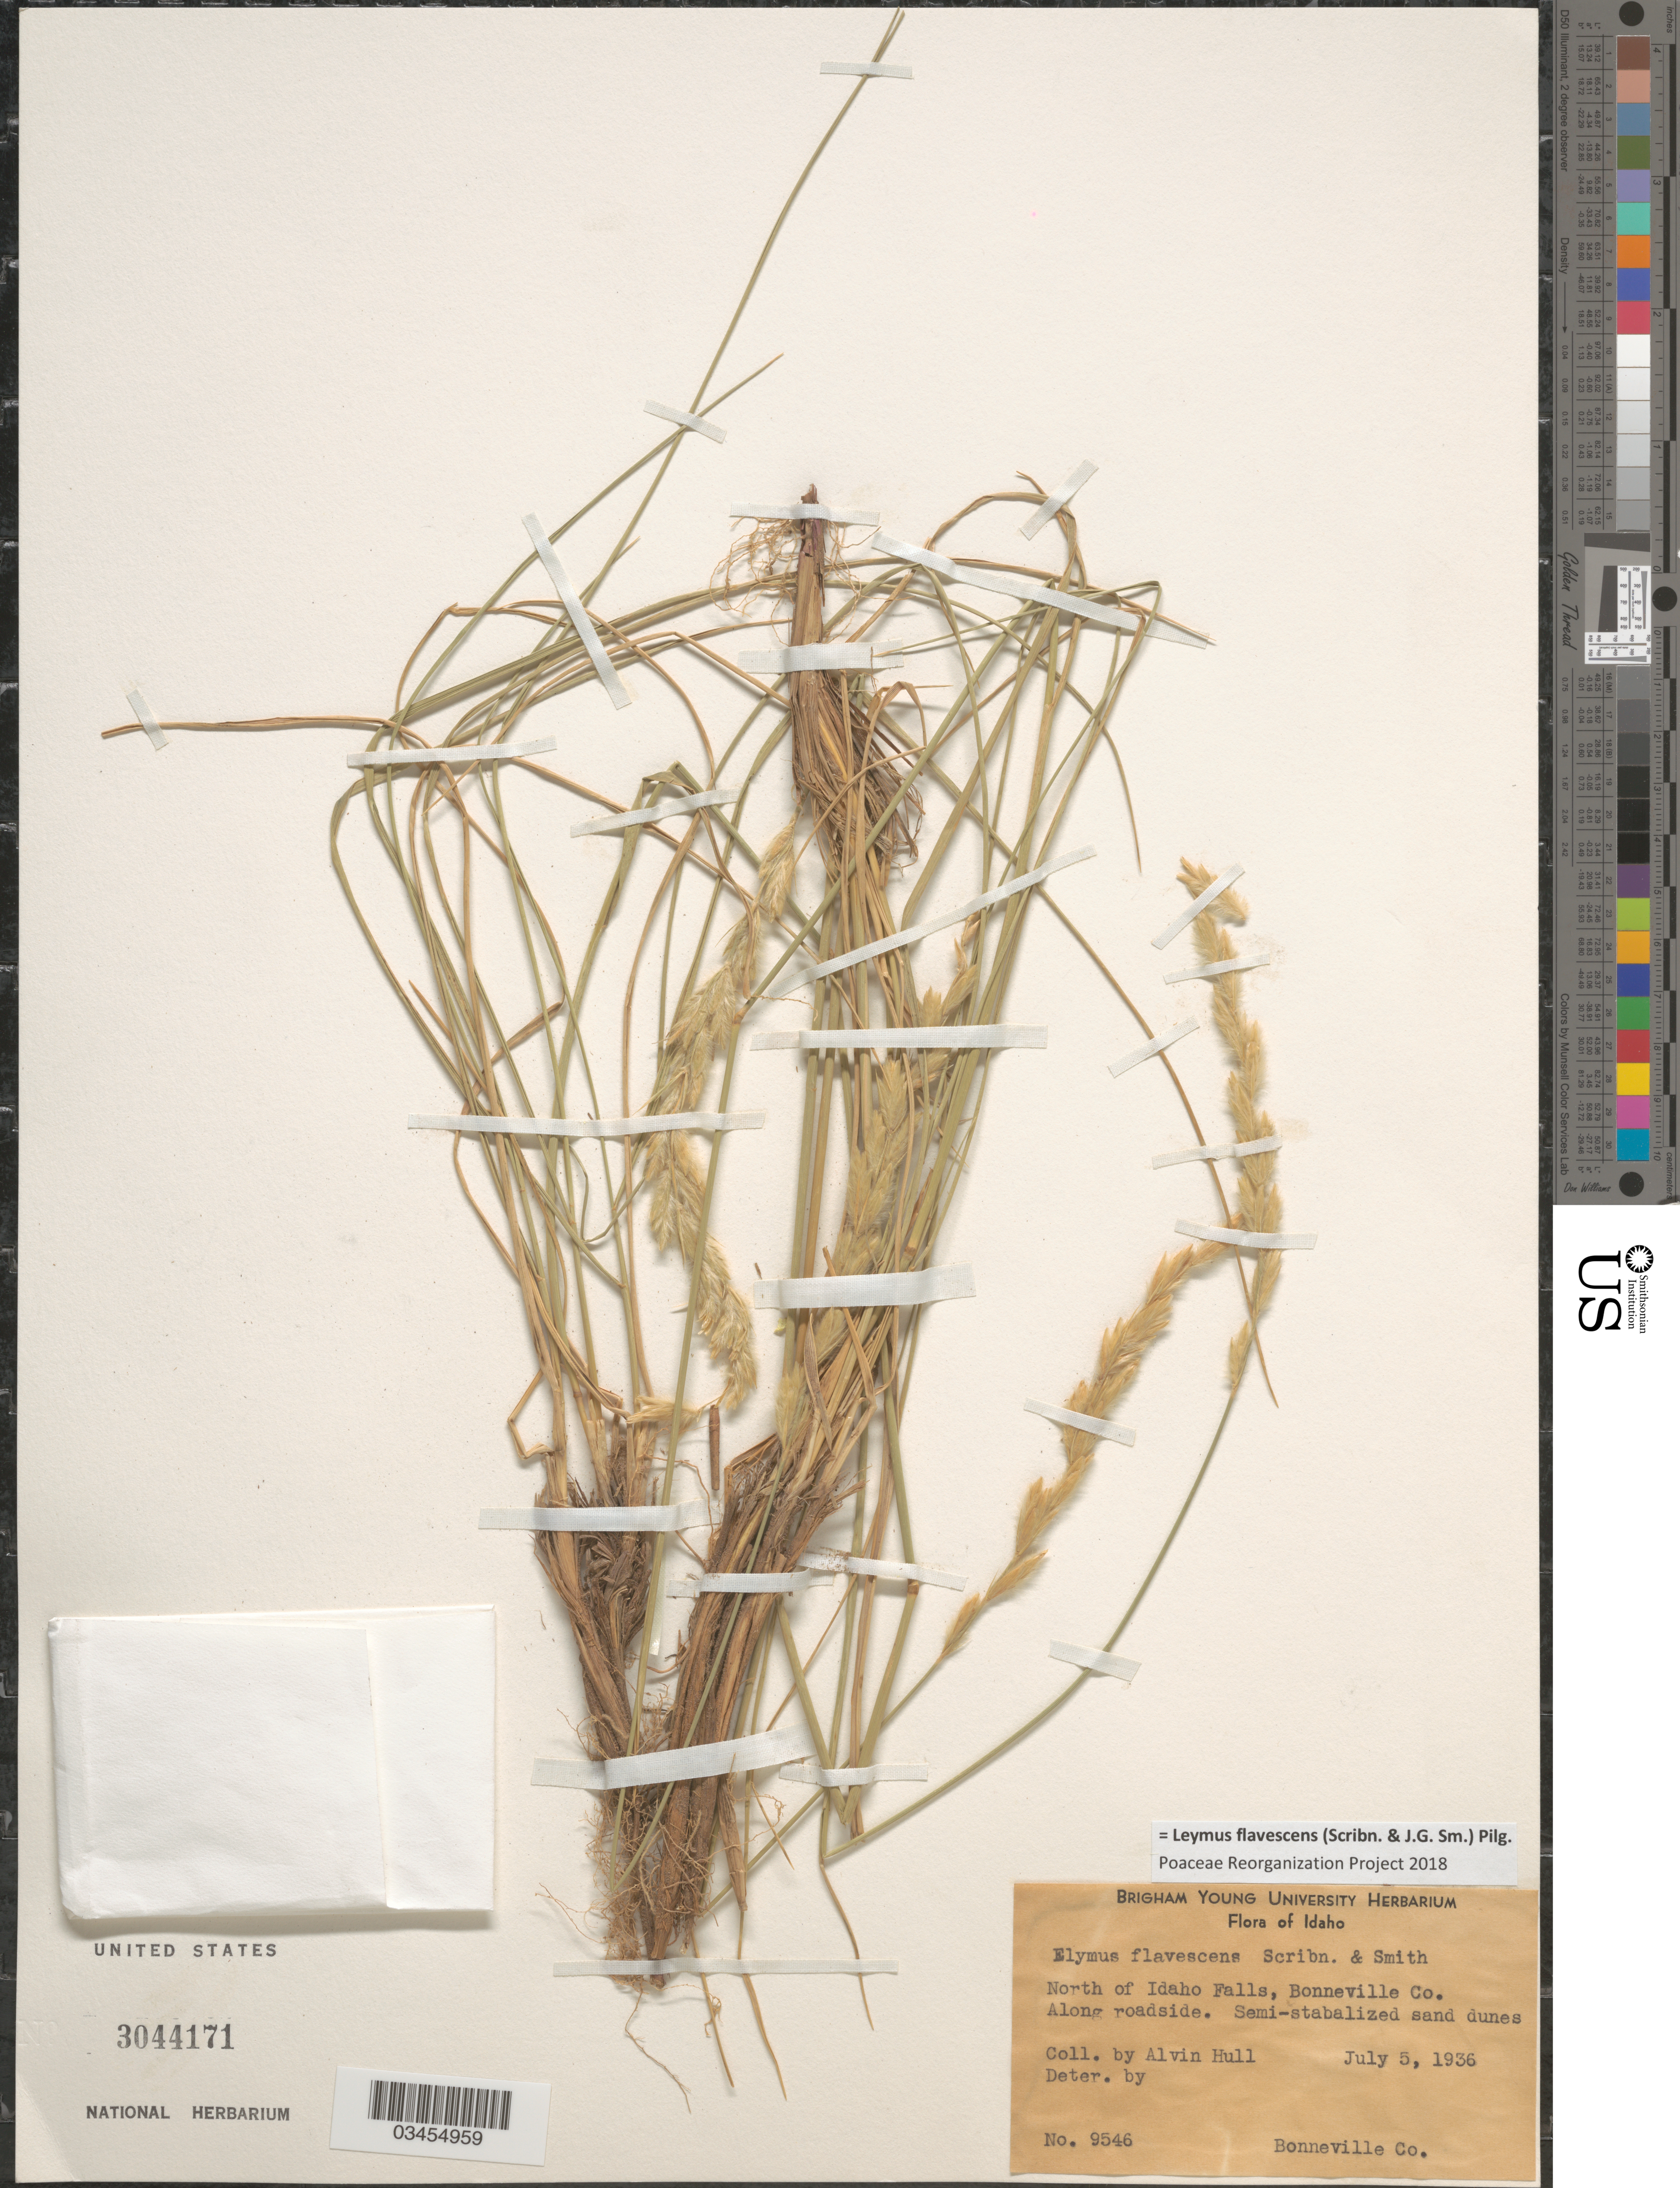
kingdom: Plantae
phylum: Tracheophyta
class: Liliopsida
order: Poales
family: Poaceae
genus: Leymus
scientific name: Leymus flavescens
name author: (Scribn. & J.G. Sm.) Pilg.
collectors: A. Hull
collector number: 9546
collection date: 1936-07-05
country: United States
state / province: Idaho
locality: North of Idaho Falls, Bonneville Co. Along roadside. Bonneville Co.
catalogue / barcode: US 3044171